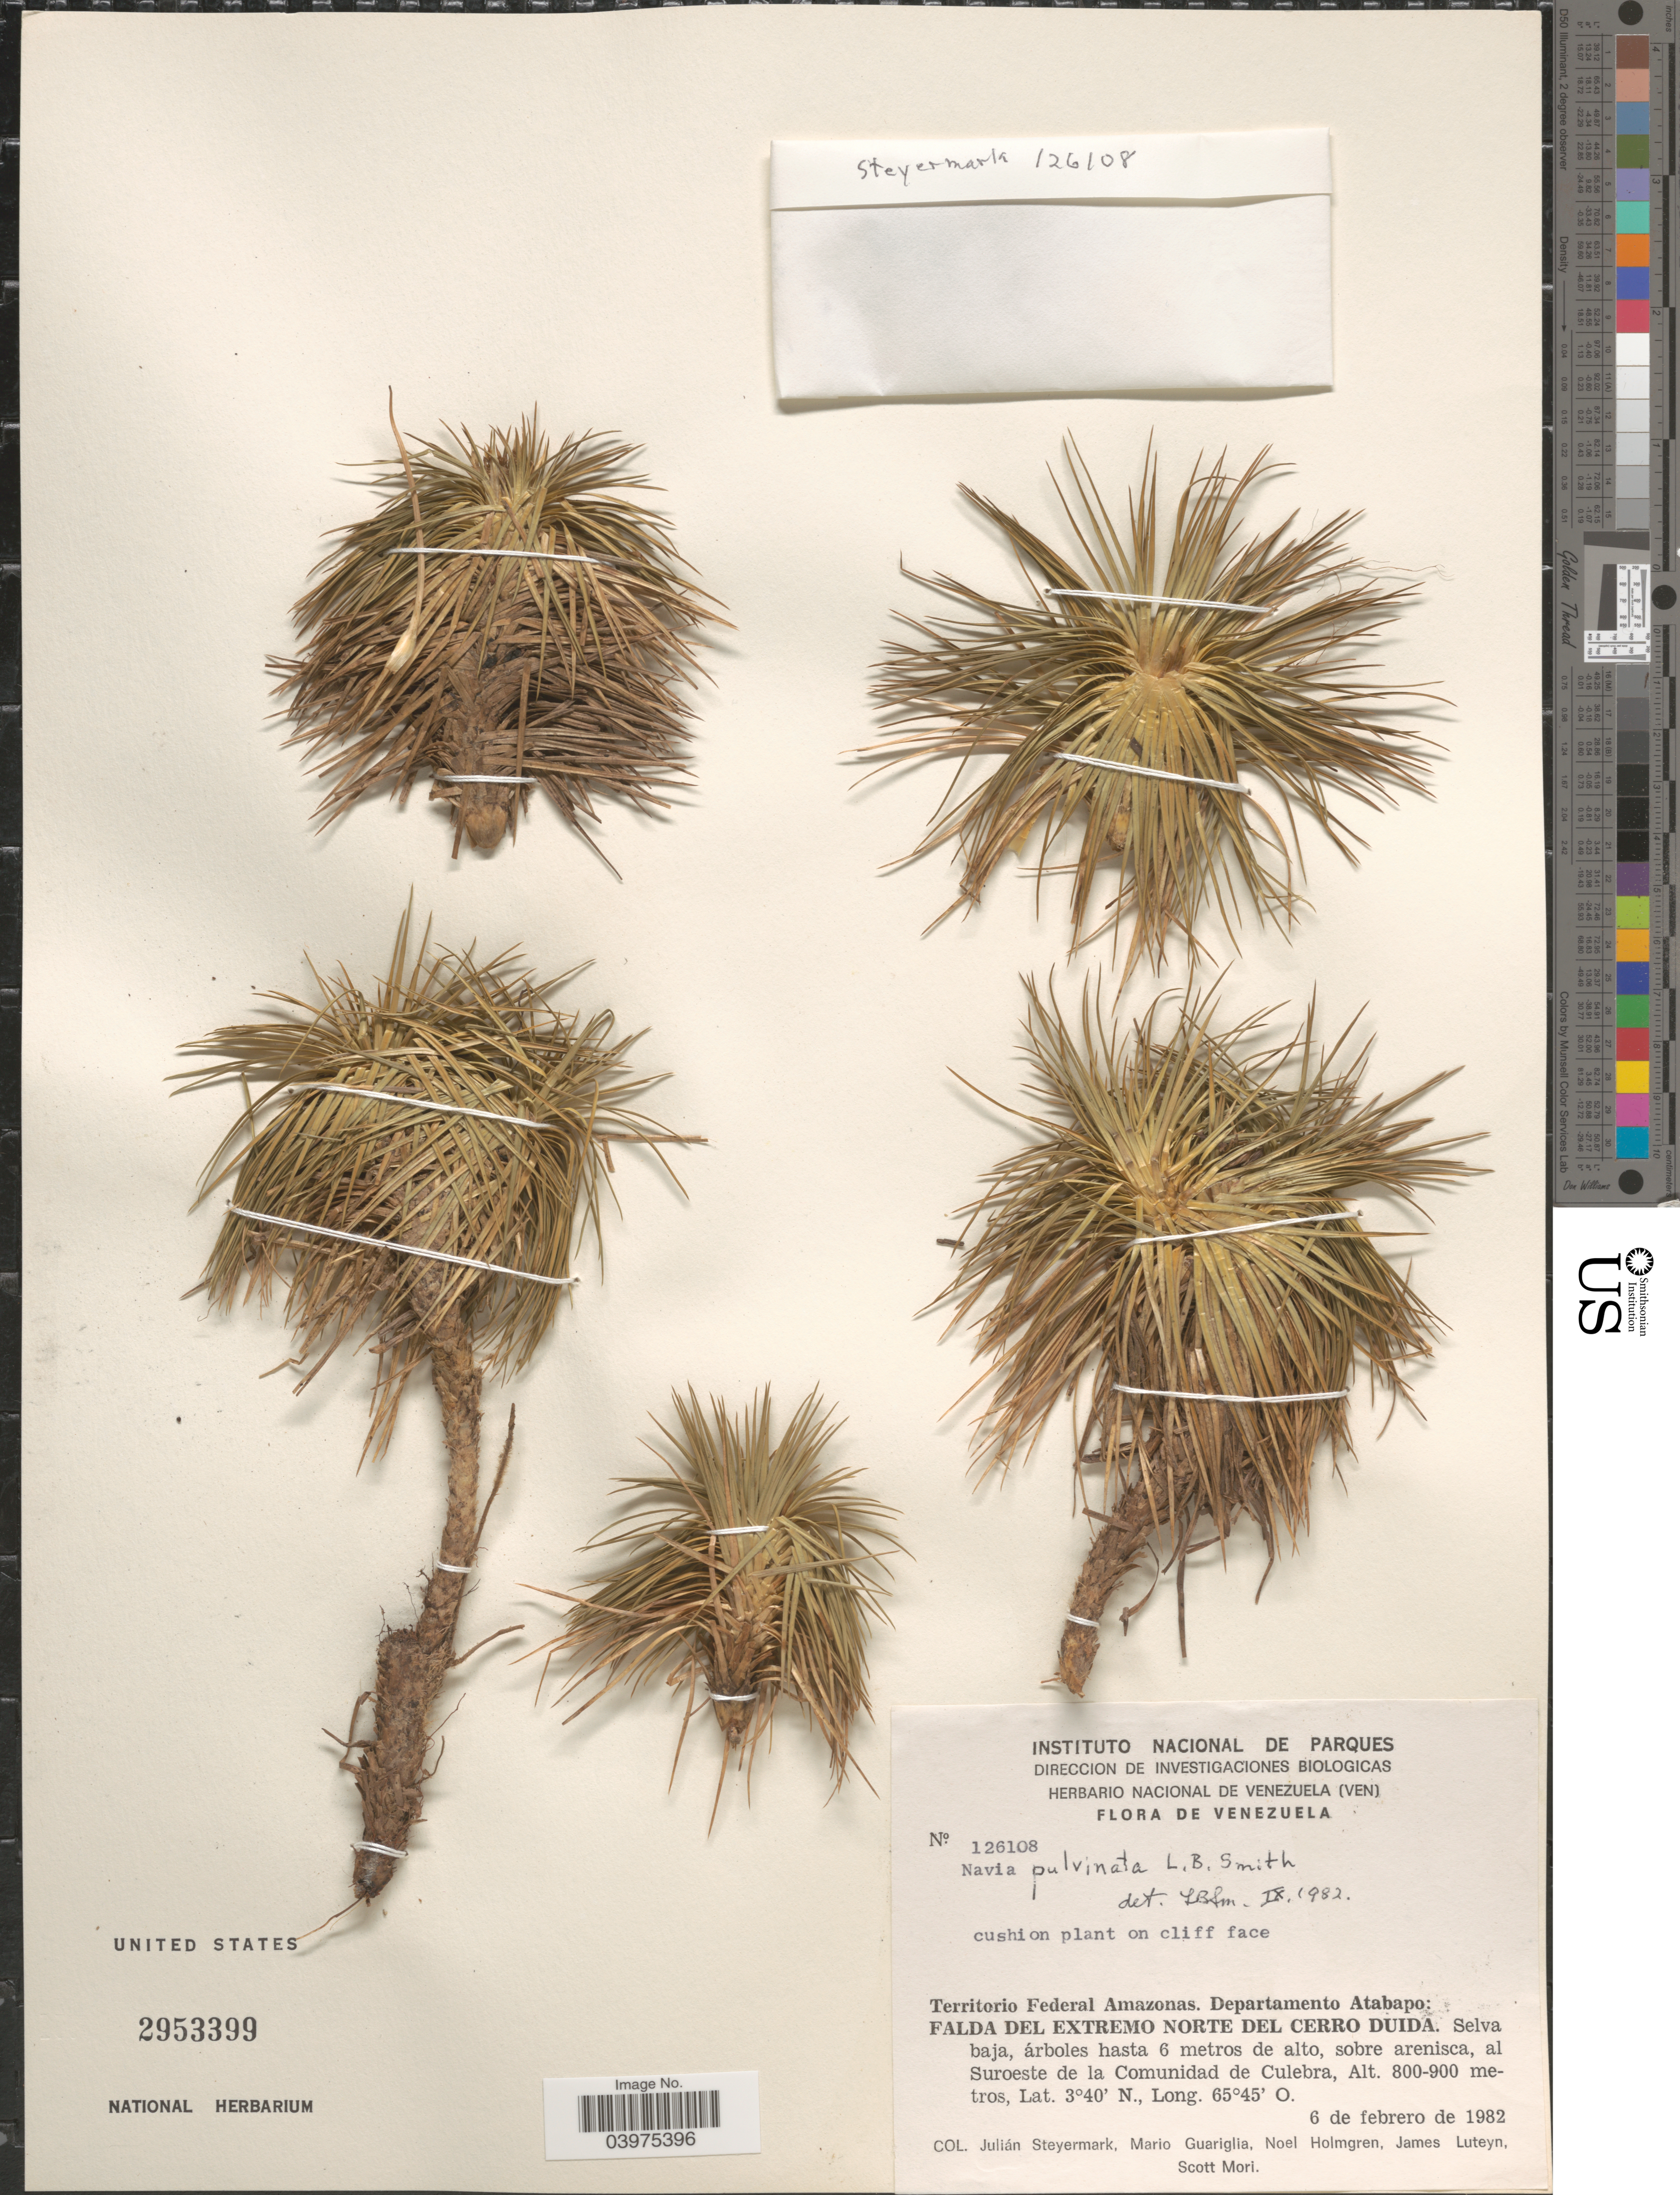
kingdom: Plantae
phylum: Tracheophyta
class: Liliopsida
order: Poales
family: Bromeliaceae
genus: Navia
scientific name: Navia pulvinata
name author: L.B. Sm.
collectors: J. Steyermark, M. Guariglia, N. H. Holmgren & J. L. Luteyn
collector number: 126108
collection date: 1982-02-06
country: Venezuela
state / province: Amazonas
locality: Territorio Federal Amazonas. Departamento Atabapo: Falda Del Extremo Norte Del Cerro Duida. Selva baja, árboles hasta 6 metros de alto, sobre arenisca, al Suroeste de la Comunidad de Culebra.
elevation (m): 800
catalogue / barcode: US 2953399